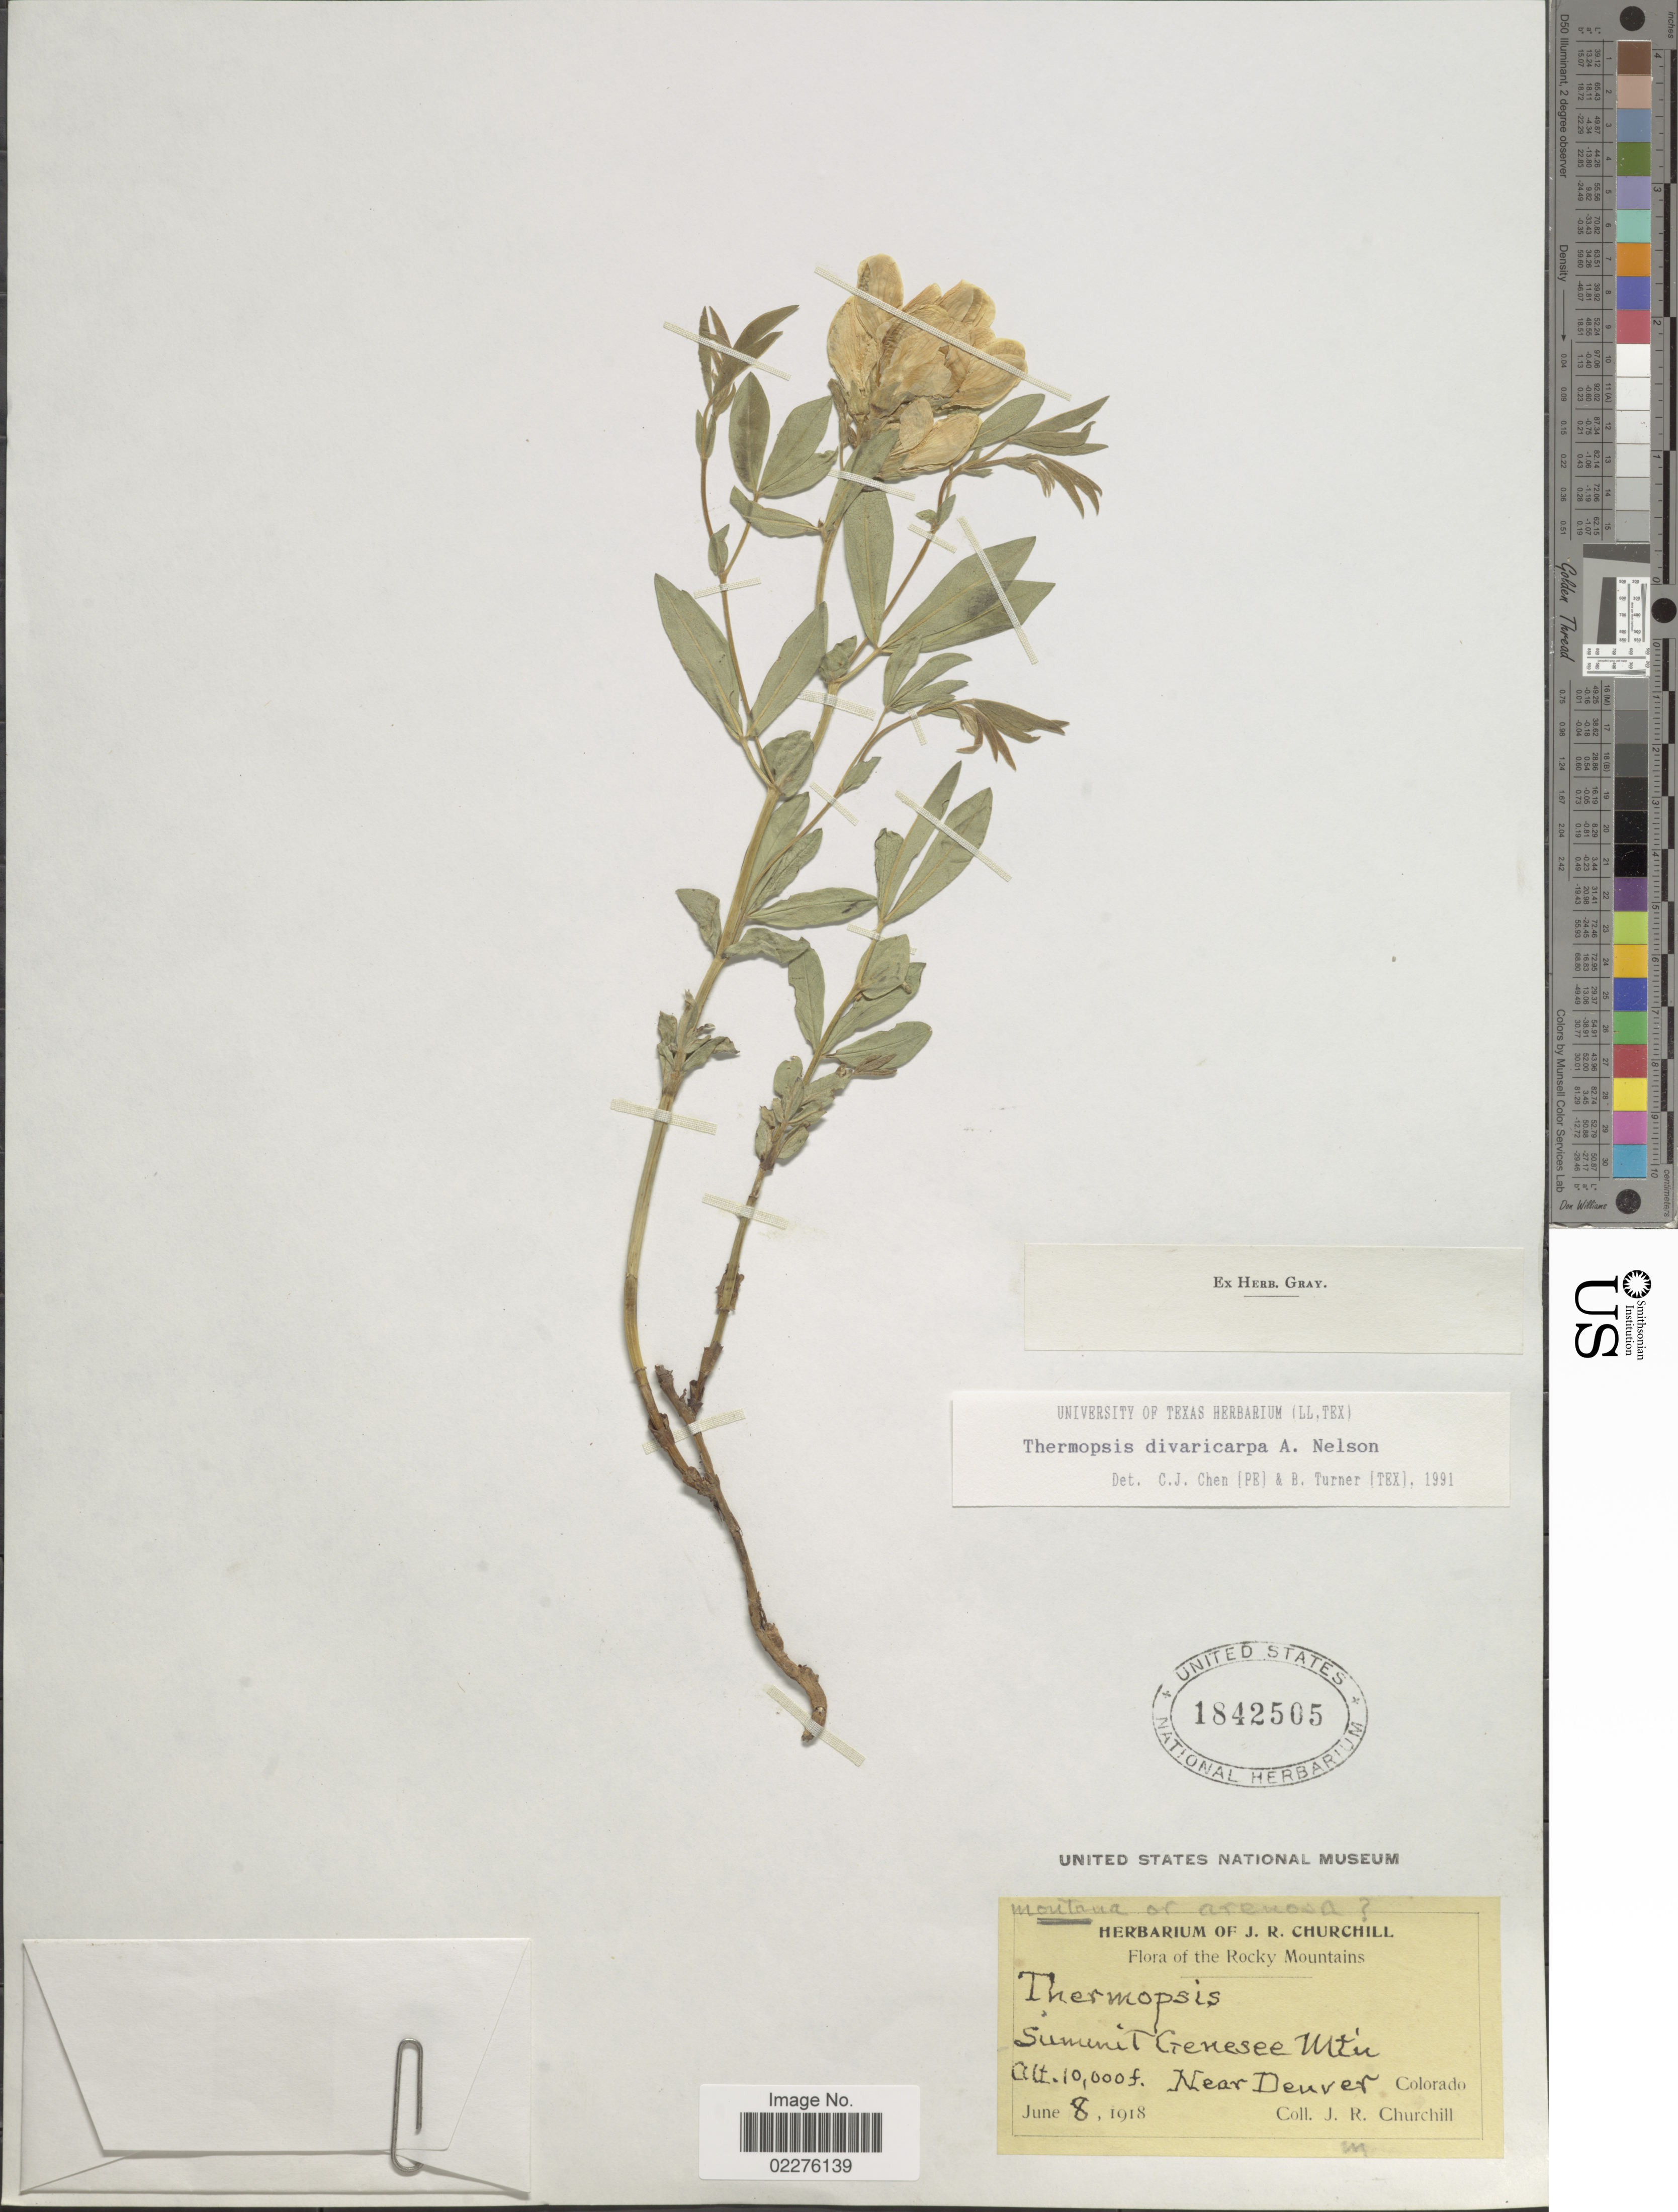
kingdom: Plantae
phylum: Tracheophyta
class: Magnoliopsida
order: Fabales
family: Fabaceae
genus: Thermopsis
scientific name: Thermopsis divaricarpa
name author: A. Nelson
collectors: J. Churchill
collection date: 1918-06-08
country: United States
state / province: Colorado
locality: The Rocky Mountains, Summit Genesee Mtn, Near Denver Colorado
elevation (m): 3048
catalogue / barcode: US 1842505